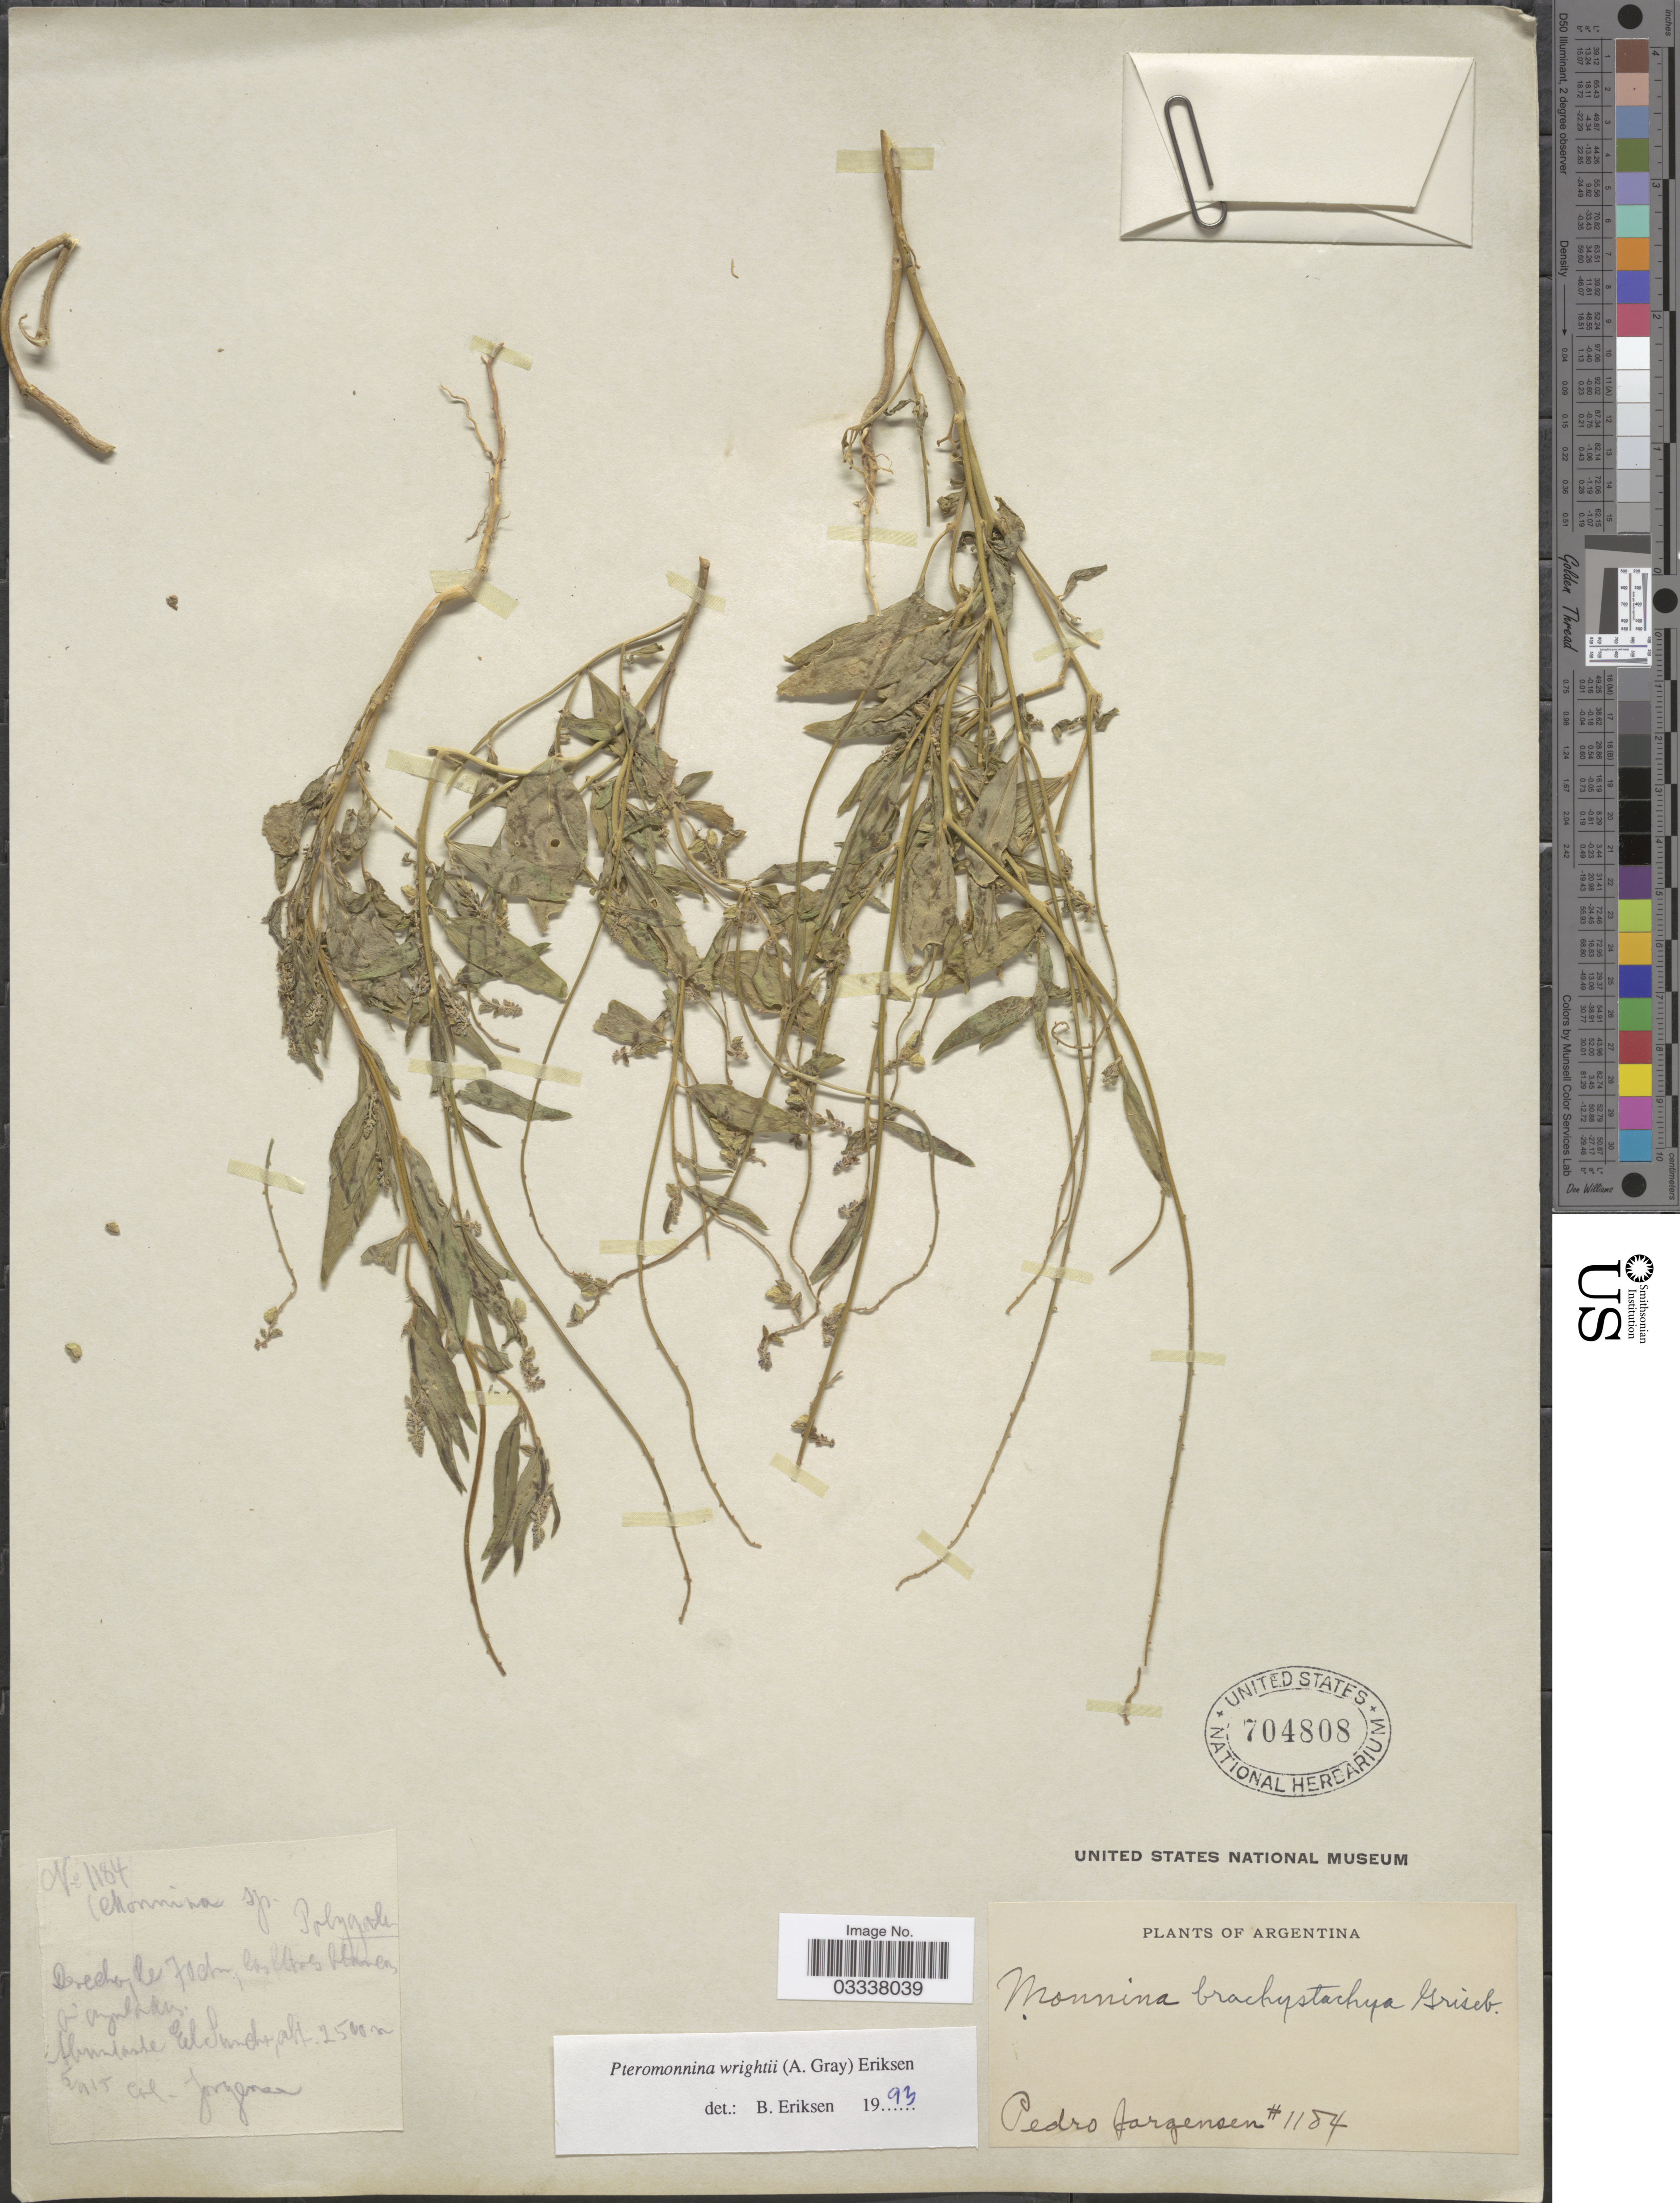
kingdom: Plantae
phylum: Tracheophyta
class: Magnoliopsida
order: Fabales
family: Polygalaceae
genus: Monnina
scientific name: Monnina wrightii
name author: A. Gray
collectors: P. Jörgensen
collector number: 1184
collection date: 1915-05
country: Argentina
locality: El Suncho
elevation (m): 2500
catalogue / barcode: US 704808